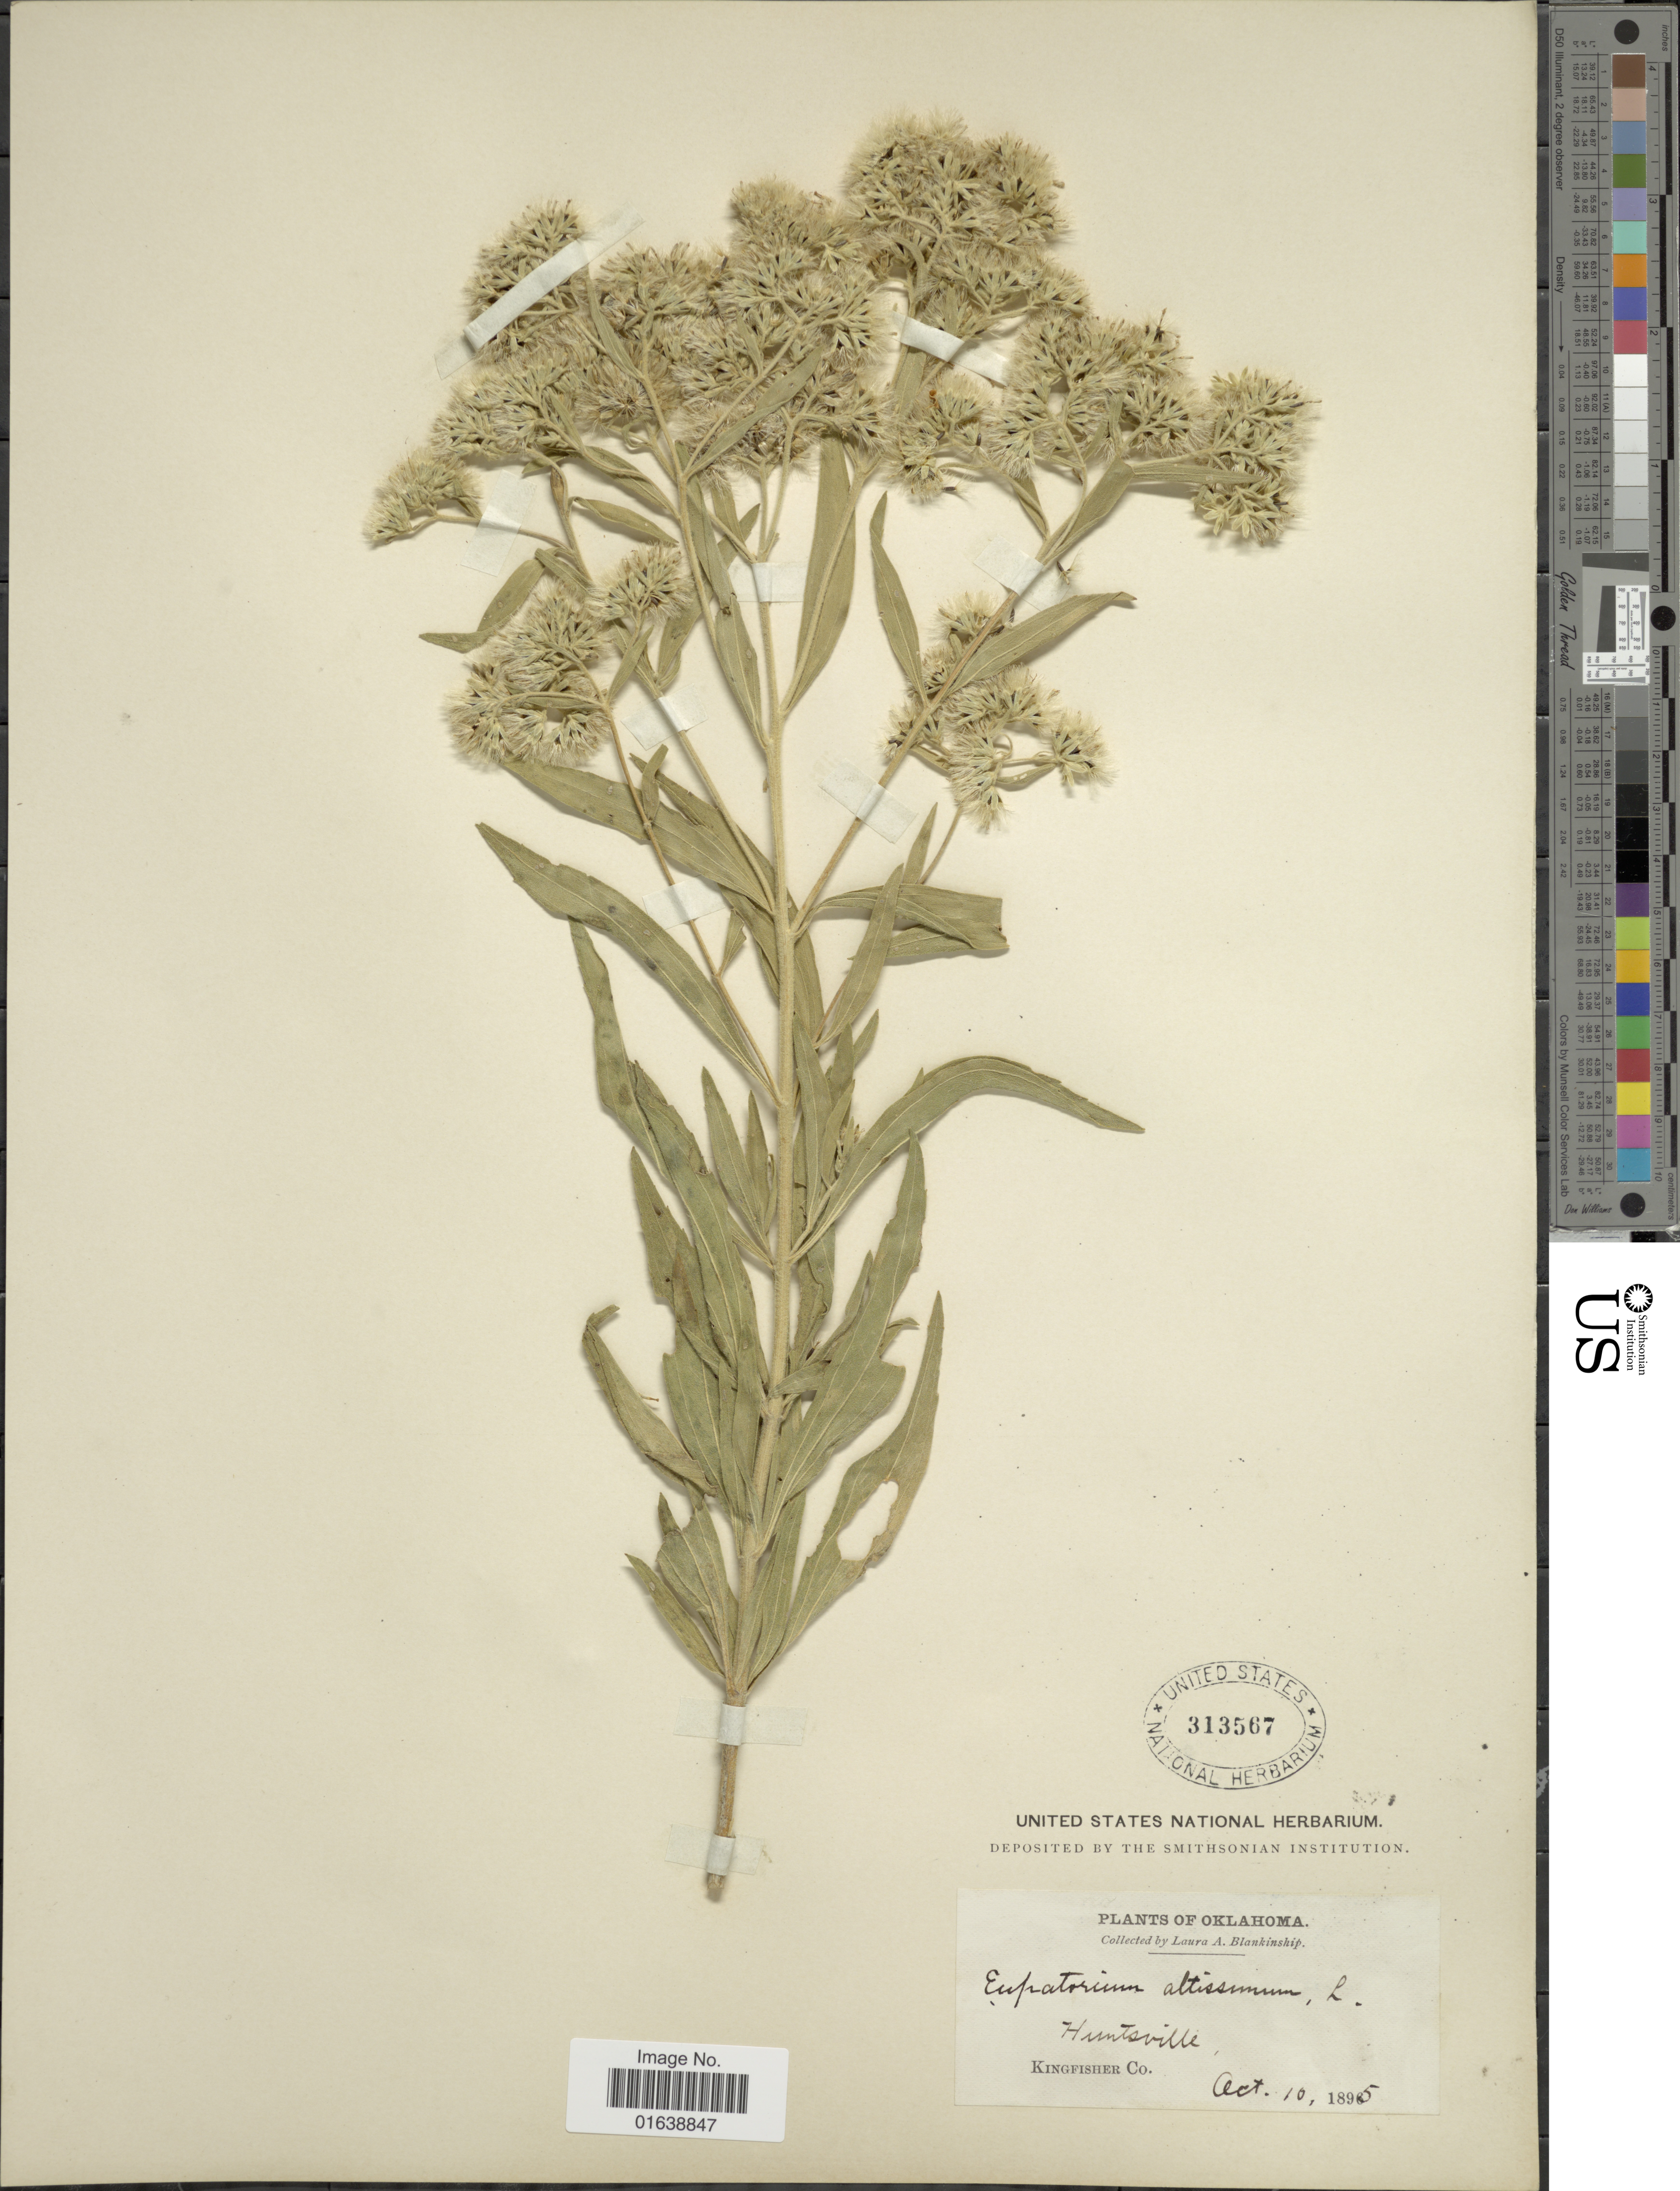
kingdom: Plantae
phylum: Tracheophyta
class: Magnoliopsida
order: Asterales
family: Asteraceae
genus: Eupatorium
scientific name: Eupatorium altissimum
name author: L.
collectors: L. A. Blankinship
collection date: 1895-10-10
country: United States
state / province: Oklahoma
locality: Huntsville.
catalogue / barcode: US 313567